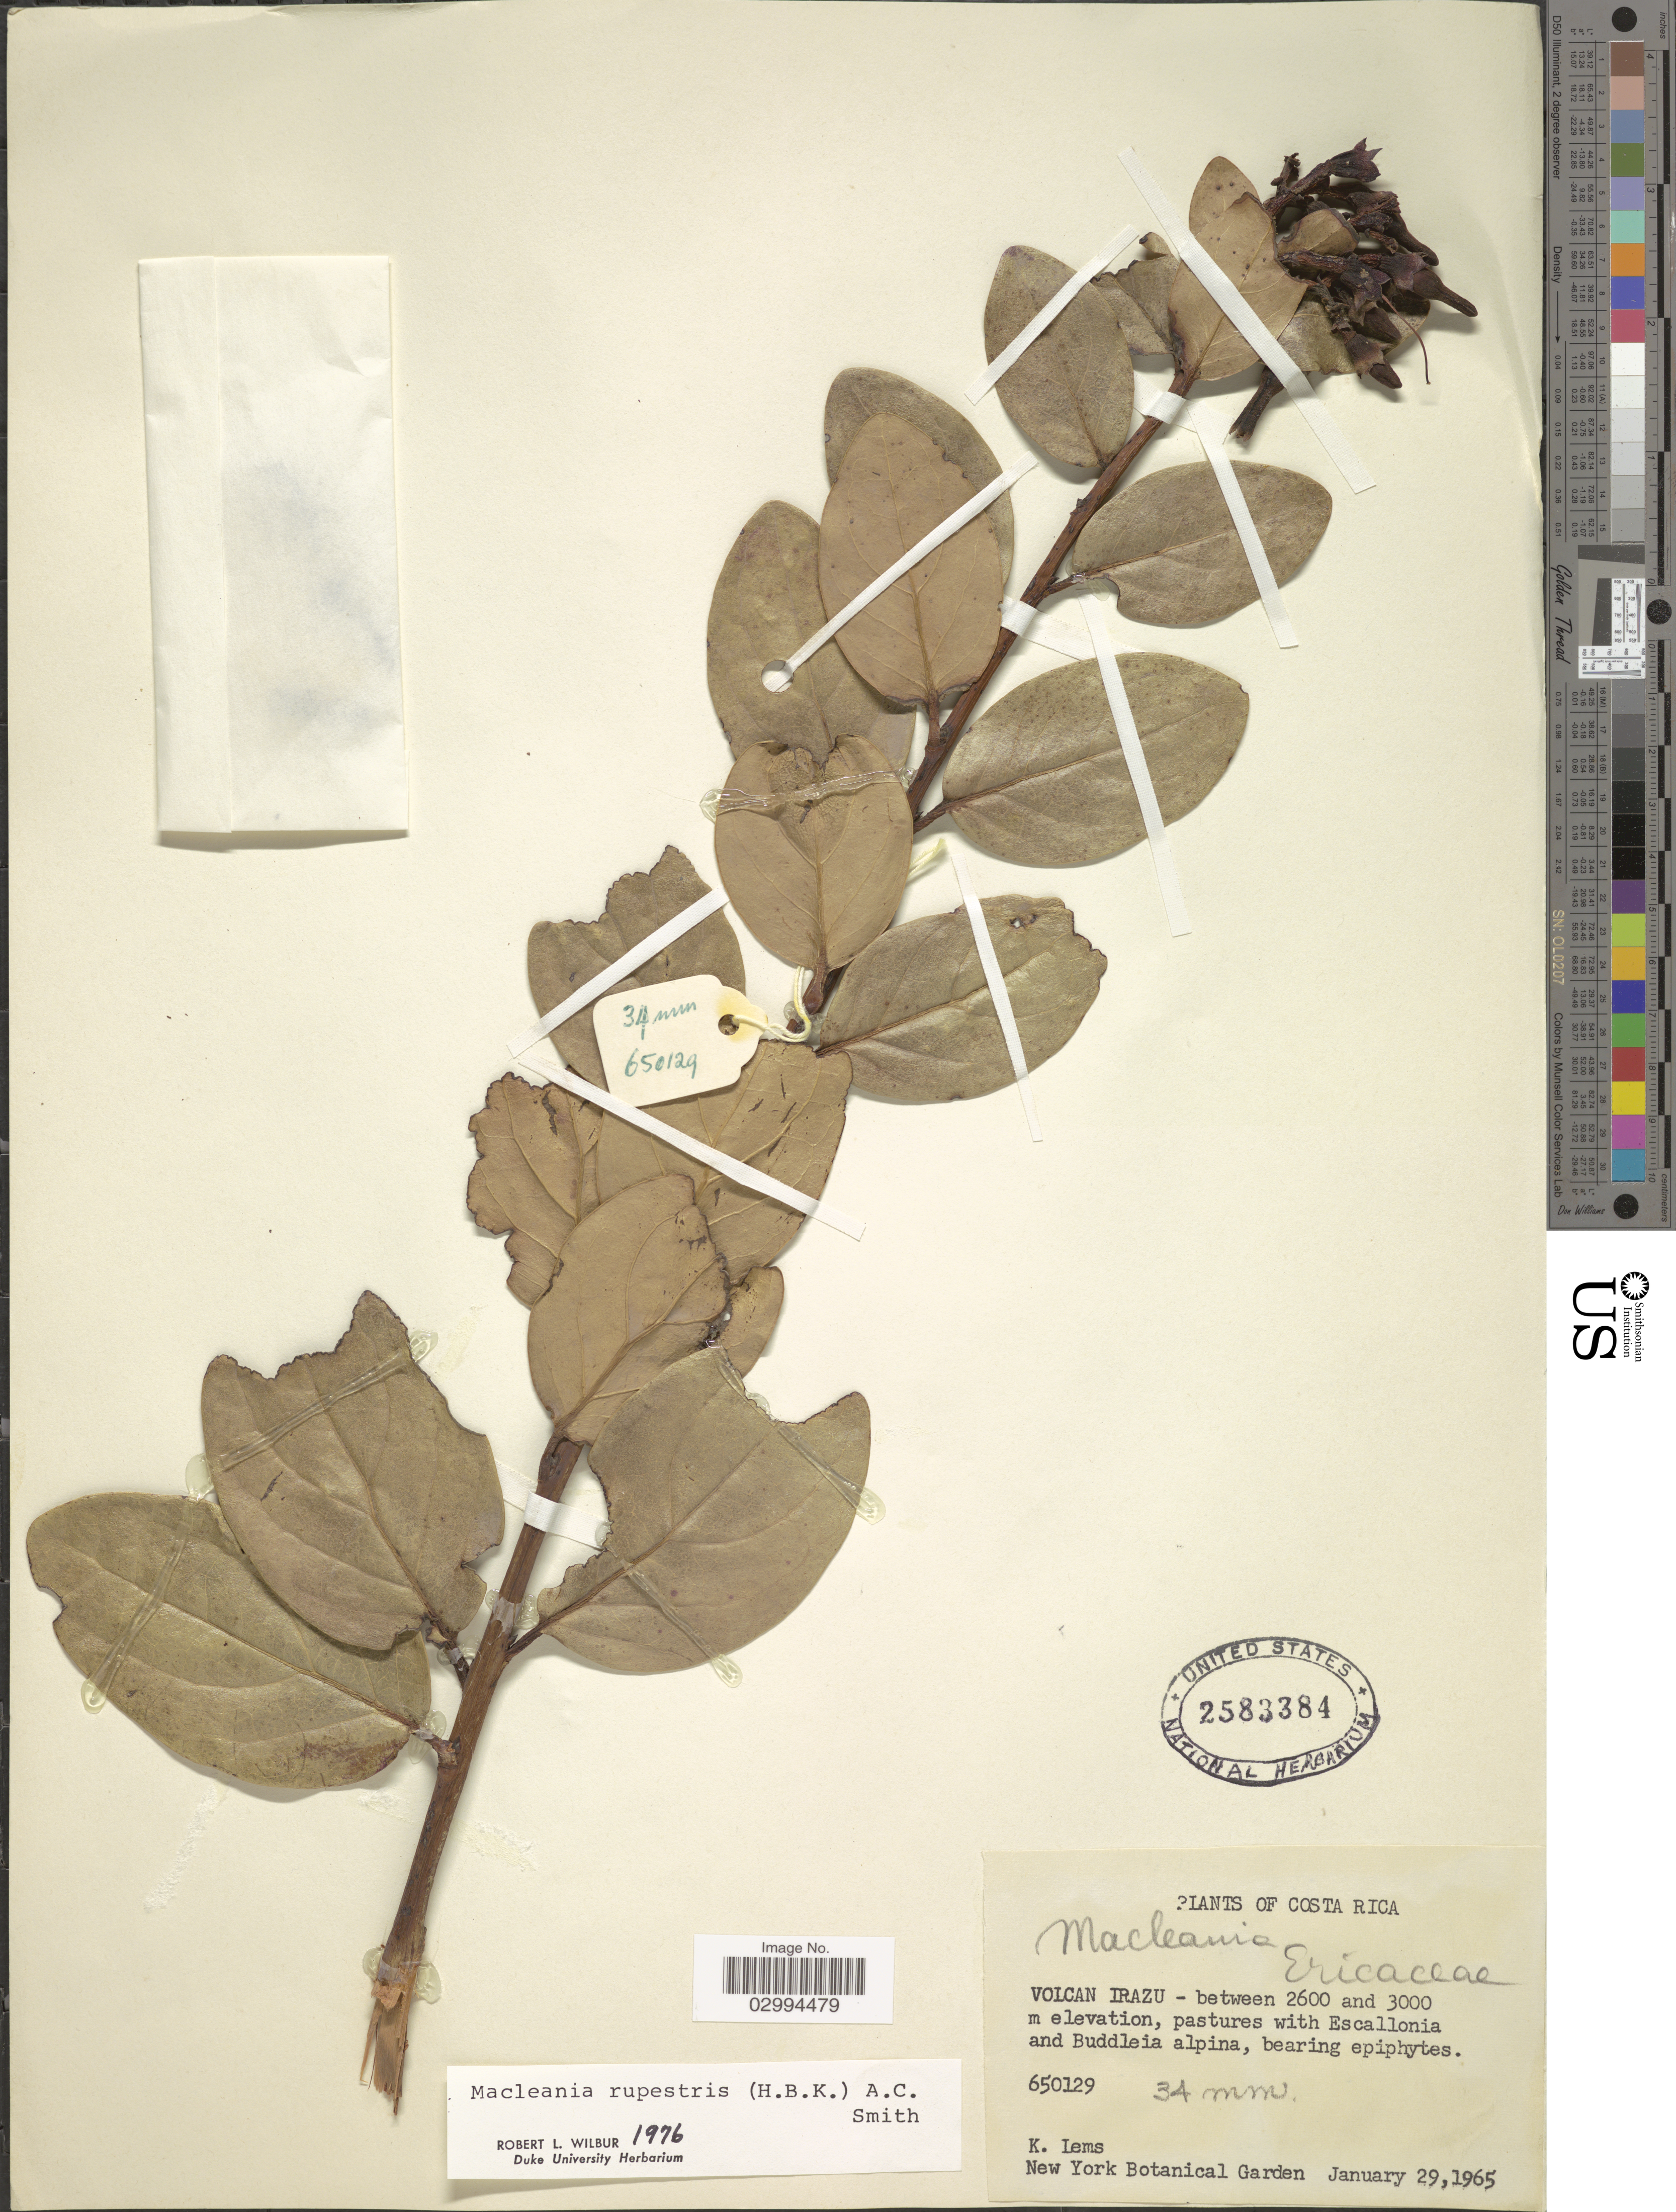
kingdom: Plantae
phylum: Tracheophyta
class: Magnoliopsida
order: Ericales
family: Ericaceae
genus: Macleania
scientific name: Macleania rupestris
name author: (Kunth) A.C. Sm.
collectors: K. Lems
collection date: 1965-01-29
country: Costa Rica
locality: Volcan Irazu.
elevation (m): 2600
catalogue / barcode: US 2583384